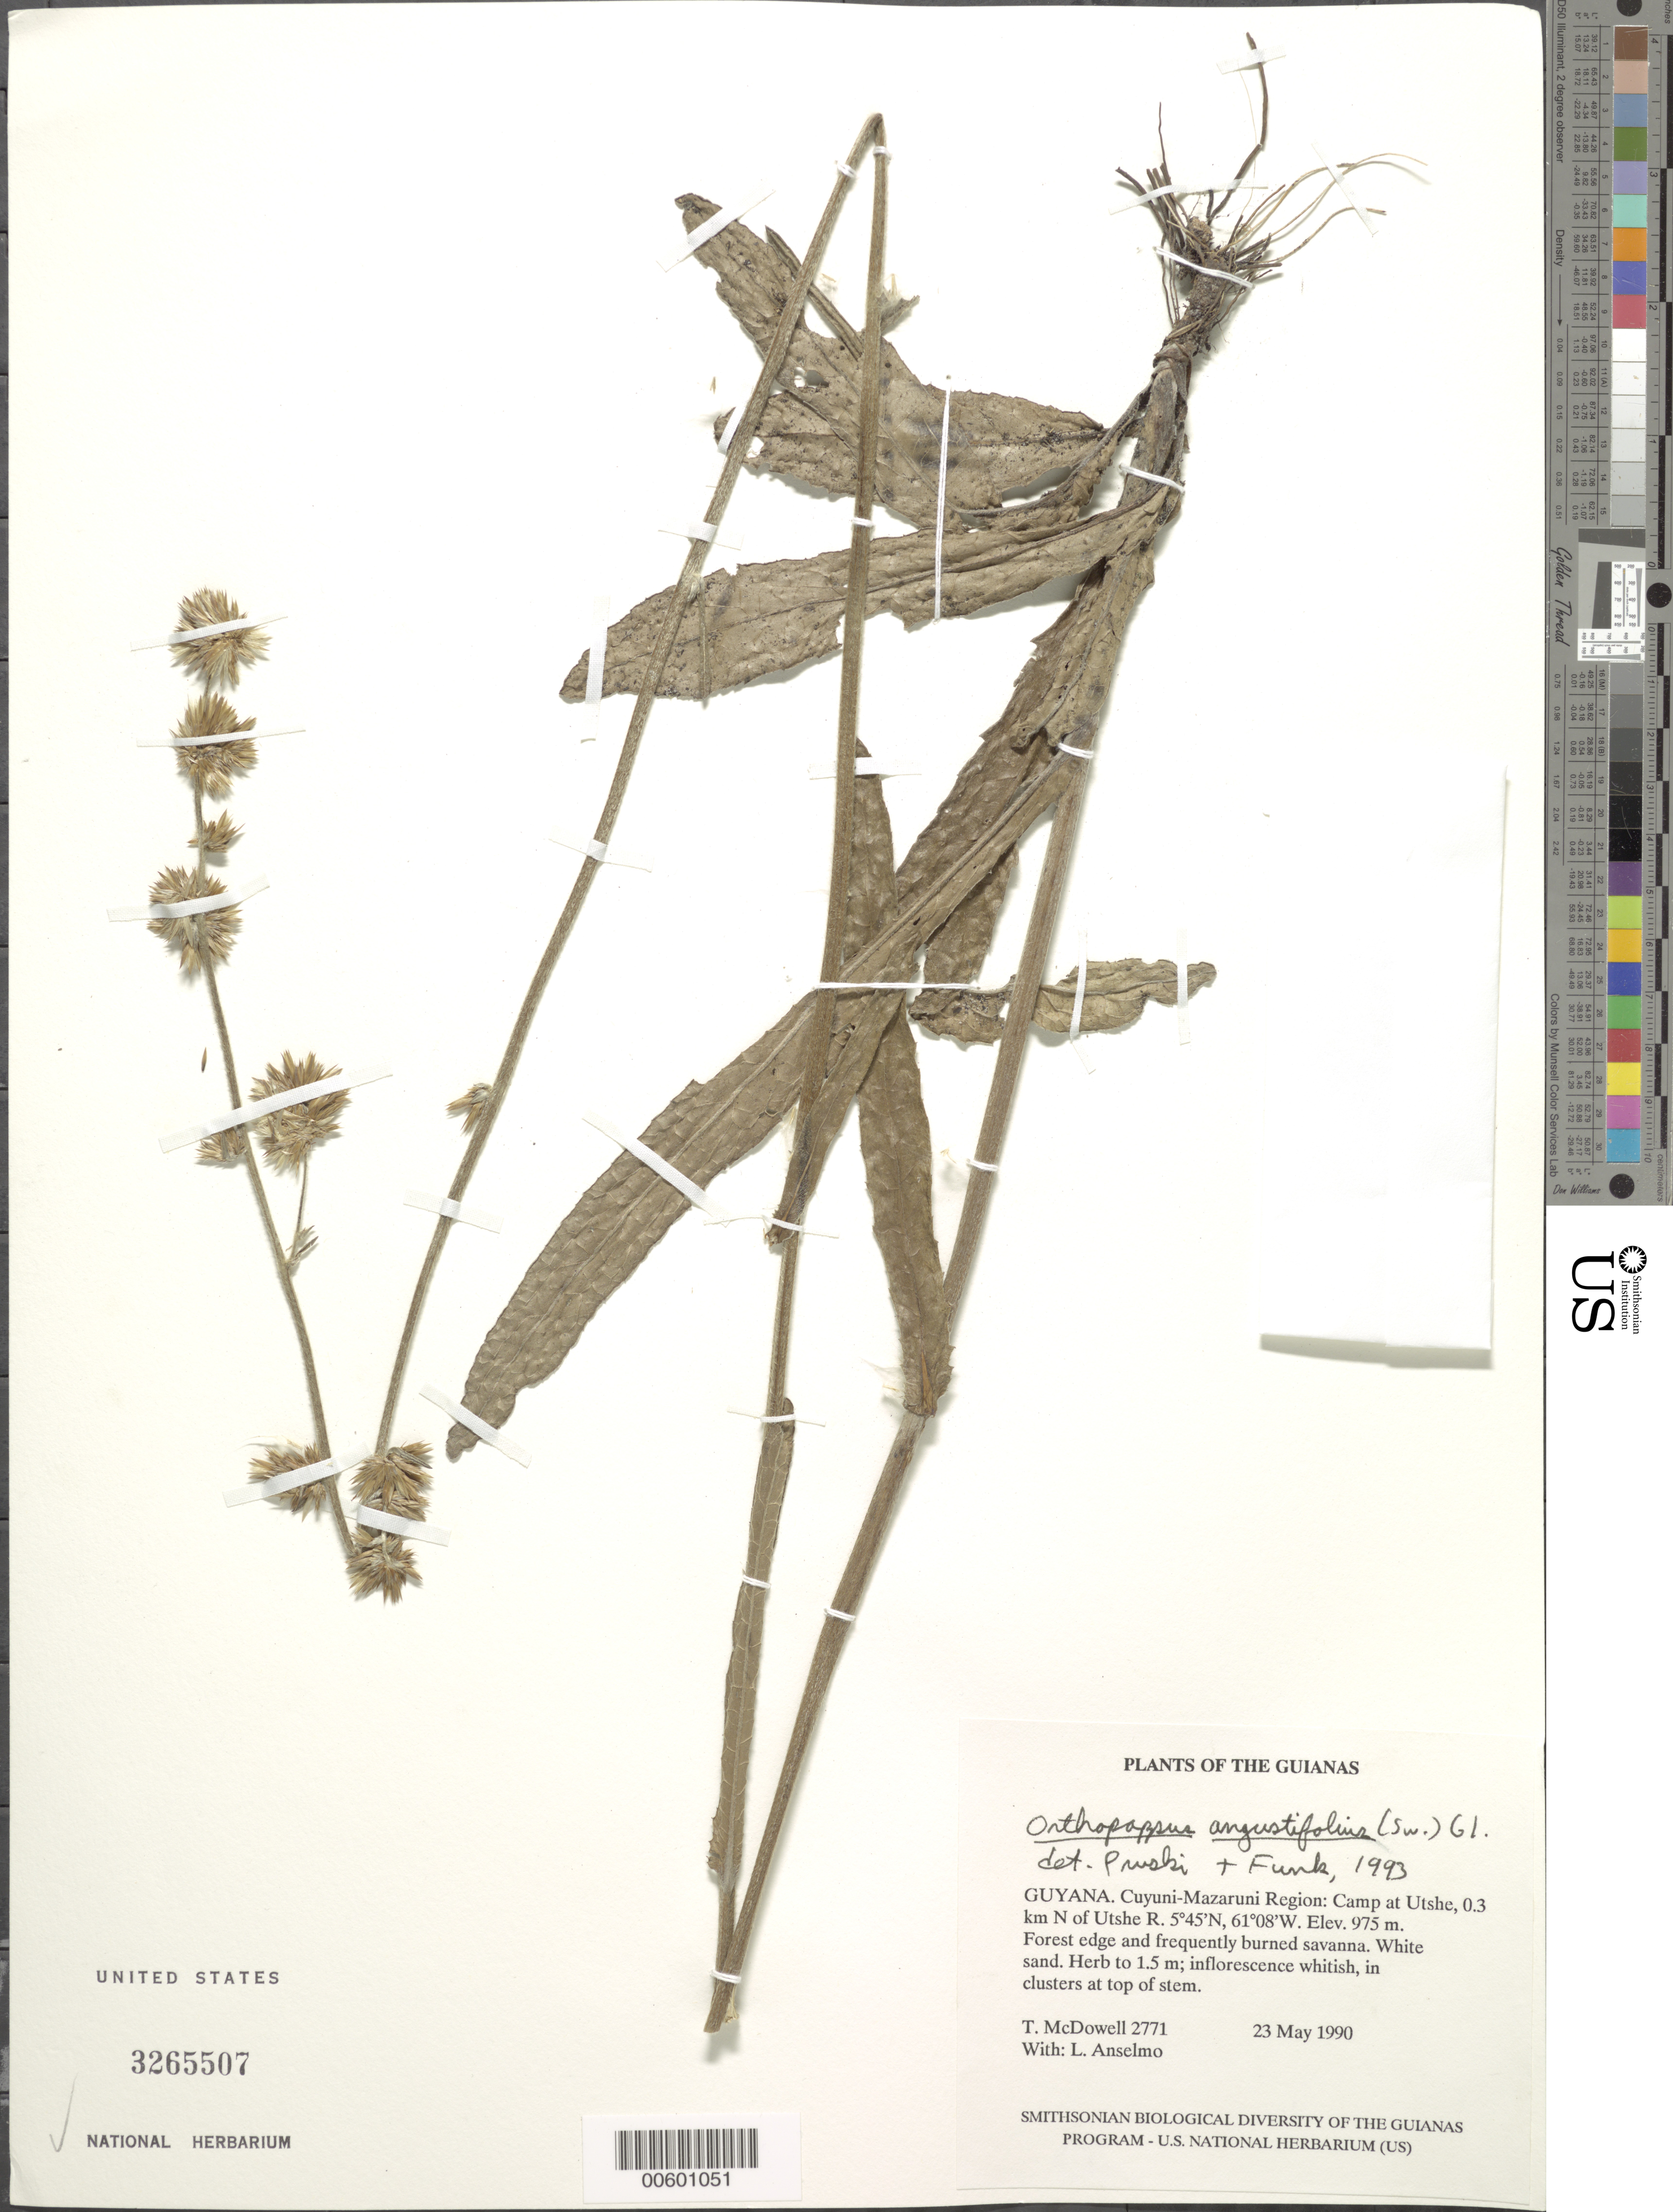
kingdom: Plantae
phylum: Tracheophyta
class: Magnoliopsida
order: Asterales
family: Asteraceae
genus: Orthopappus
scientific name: Orthopappus angustifolius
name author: (Sw.) Gleason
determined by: Pruski, J. F.; Funk, V. A.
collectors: T. McDowell & L. Anselmo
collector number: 2771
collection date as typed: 23 May 1990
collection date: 1990-05-23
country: Guyana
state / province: Cuyuni-Mazaruni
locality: Camp at Utshi, 0.3 km N of Utshi R on Savanna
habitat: Forest edge and frequently burned savanna. White sand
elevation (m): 975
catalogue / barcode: US 3265507